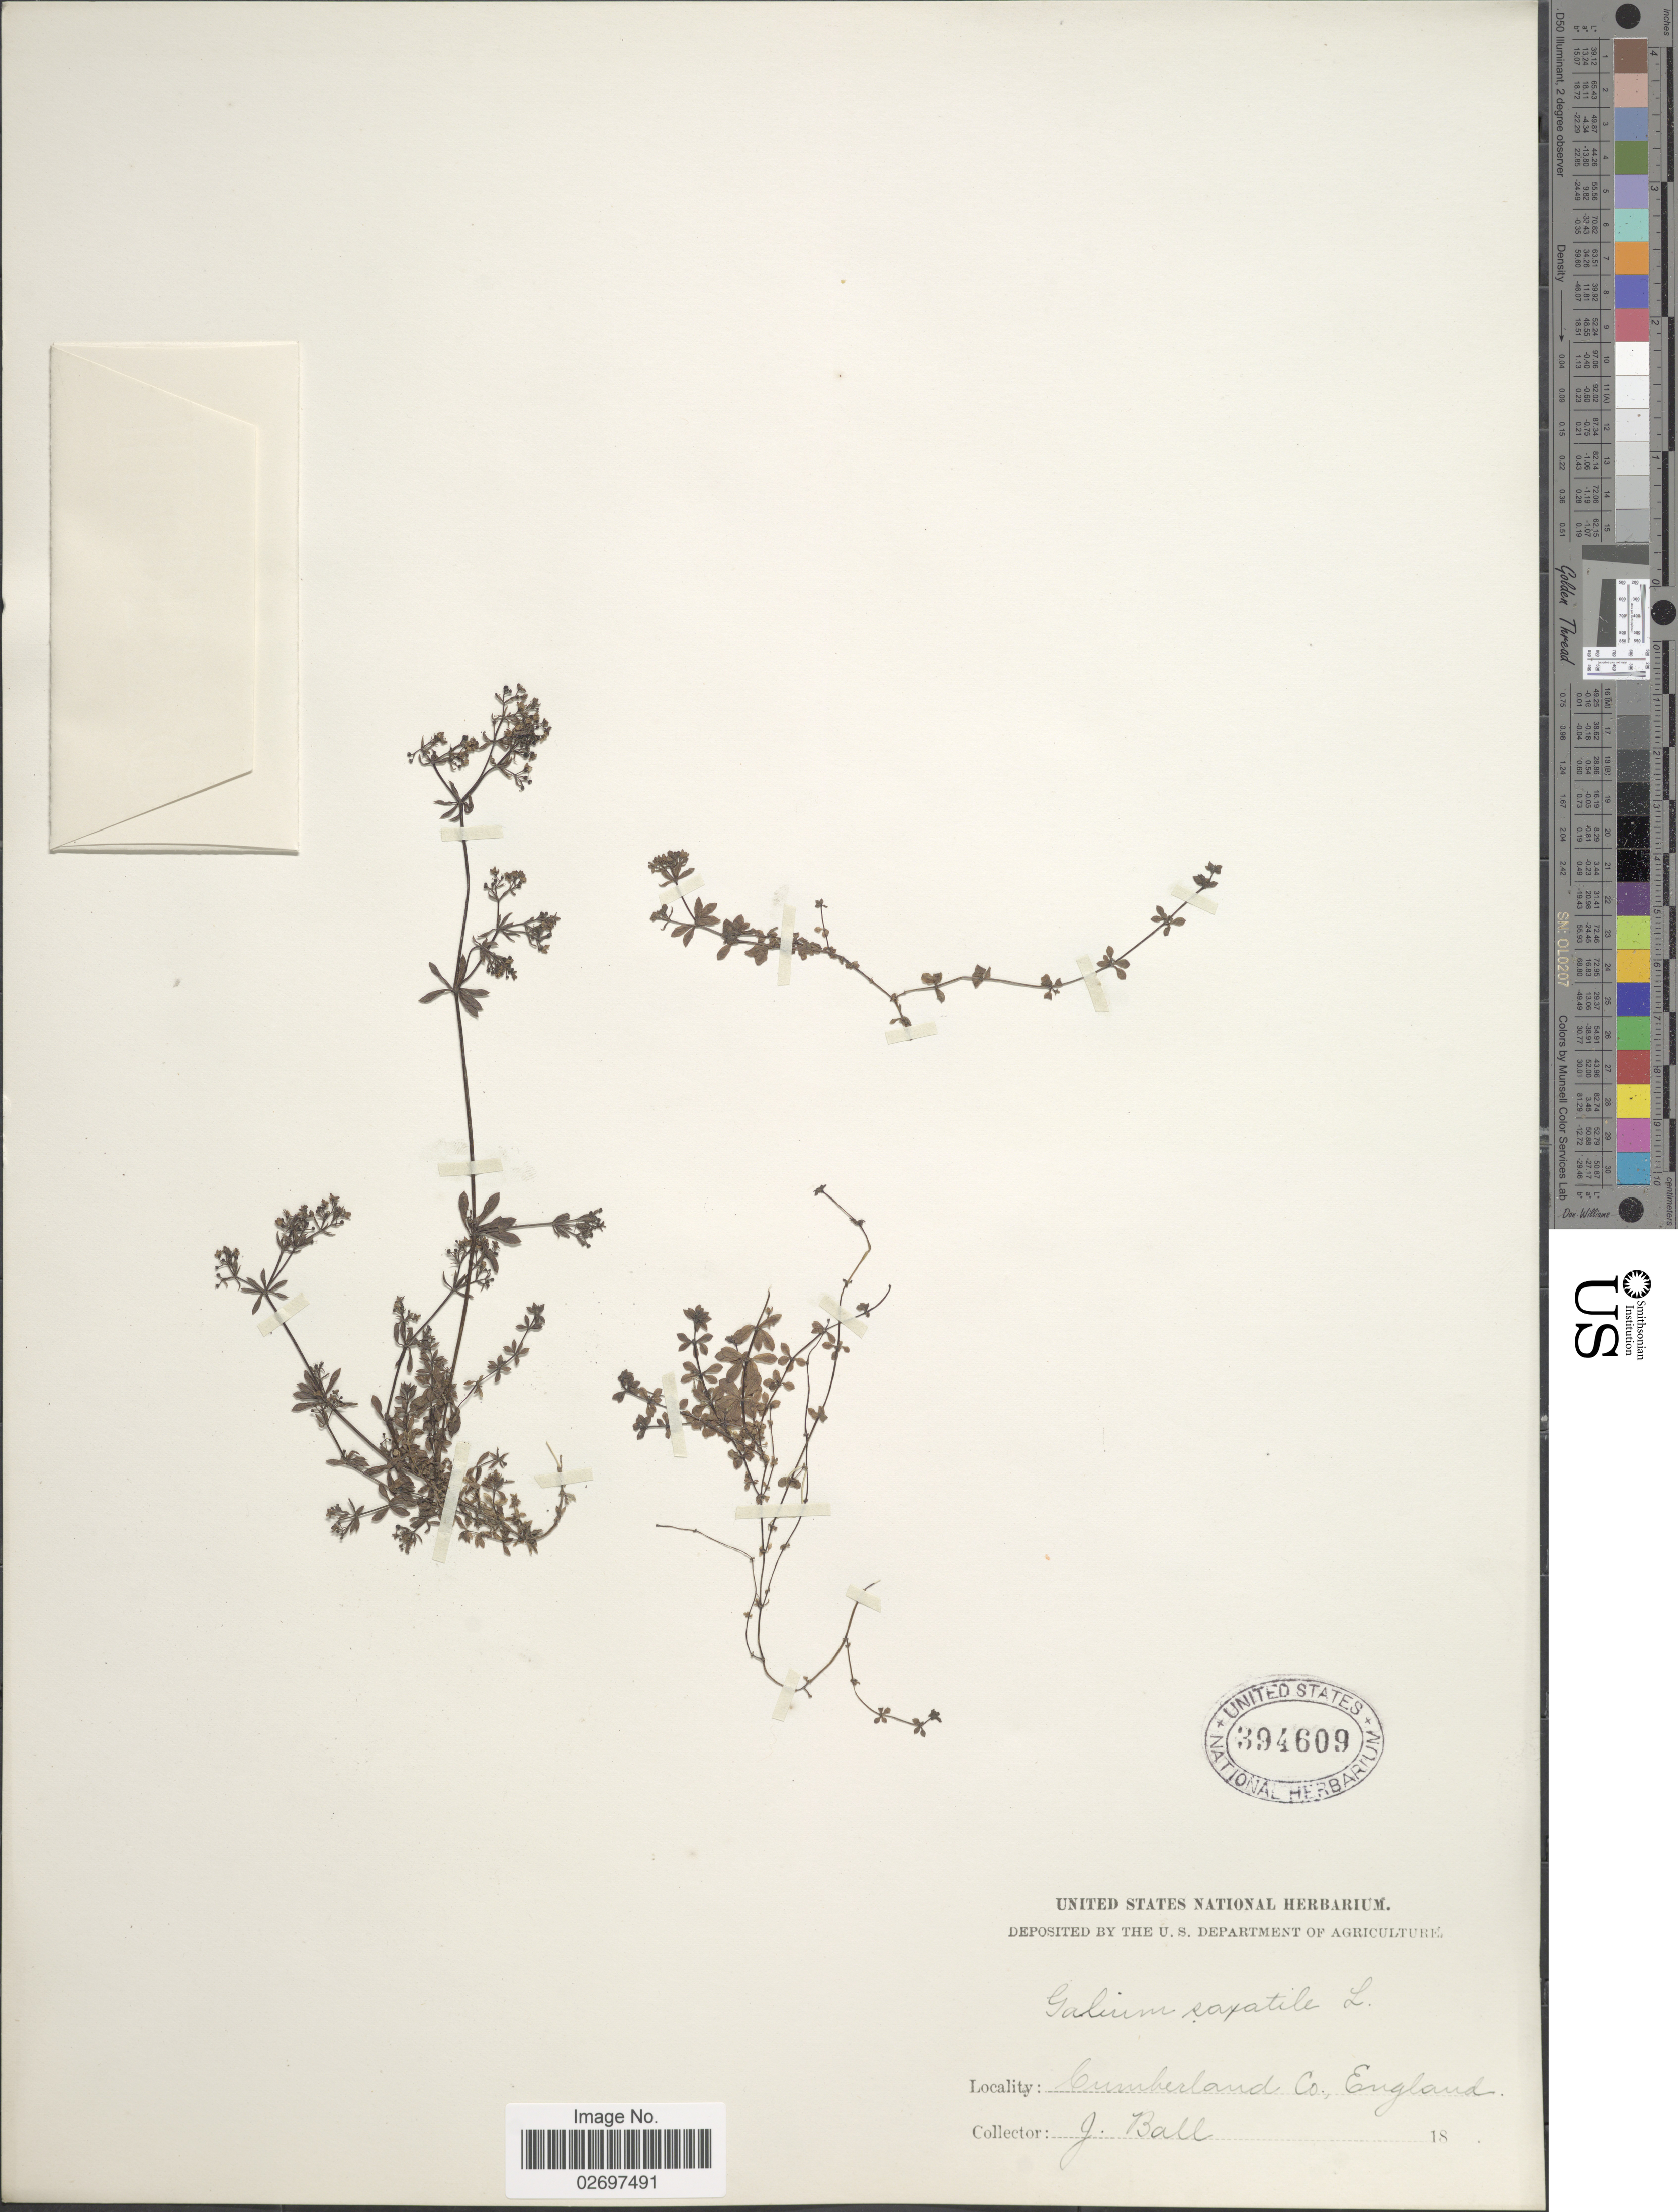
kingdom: Plantae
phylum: Tracheophyta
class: Magnoliopsida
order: Gentianales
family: Rubiaceae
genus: Galium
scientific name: Galium saxatile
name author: L.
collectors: J. Ball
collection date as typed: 18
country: United Kingdom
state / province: England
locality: Cumberland Co.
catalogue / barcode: US 394609